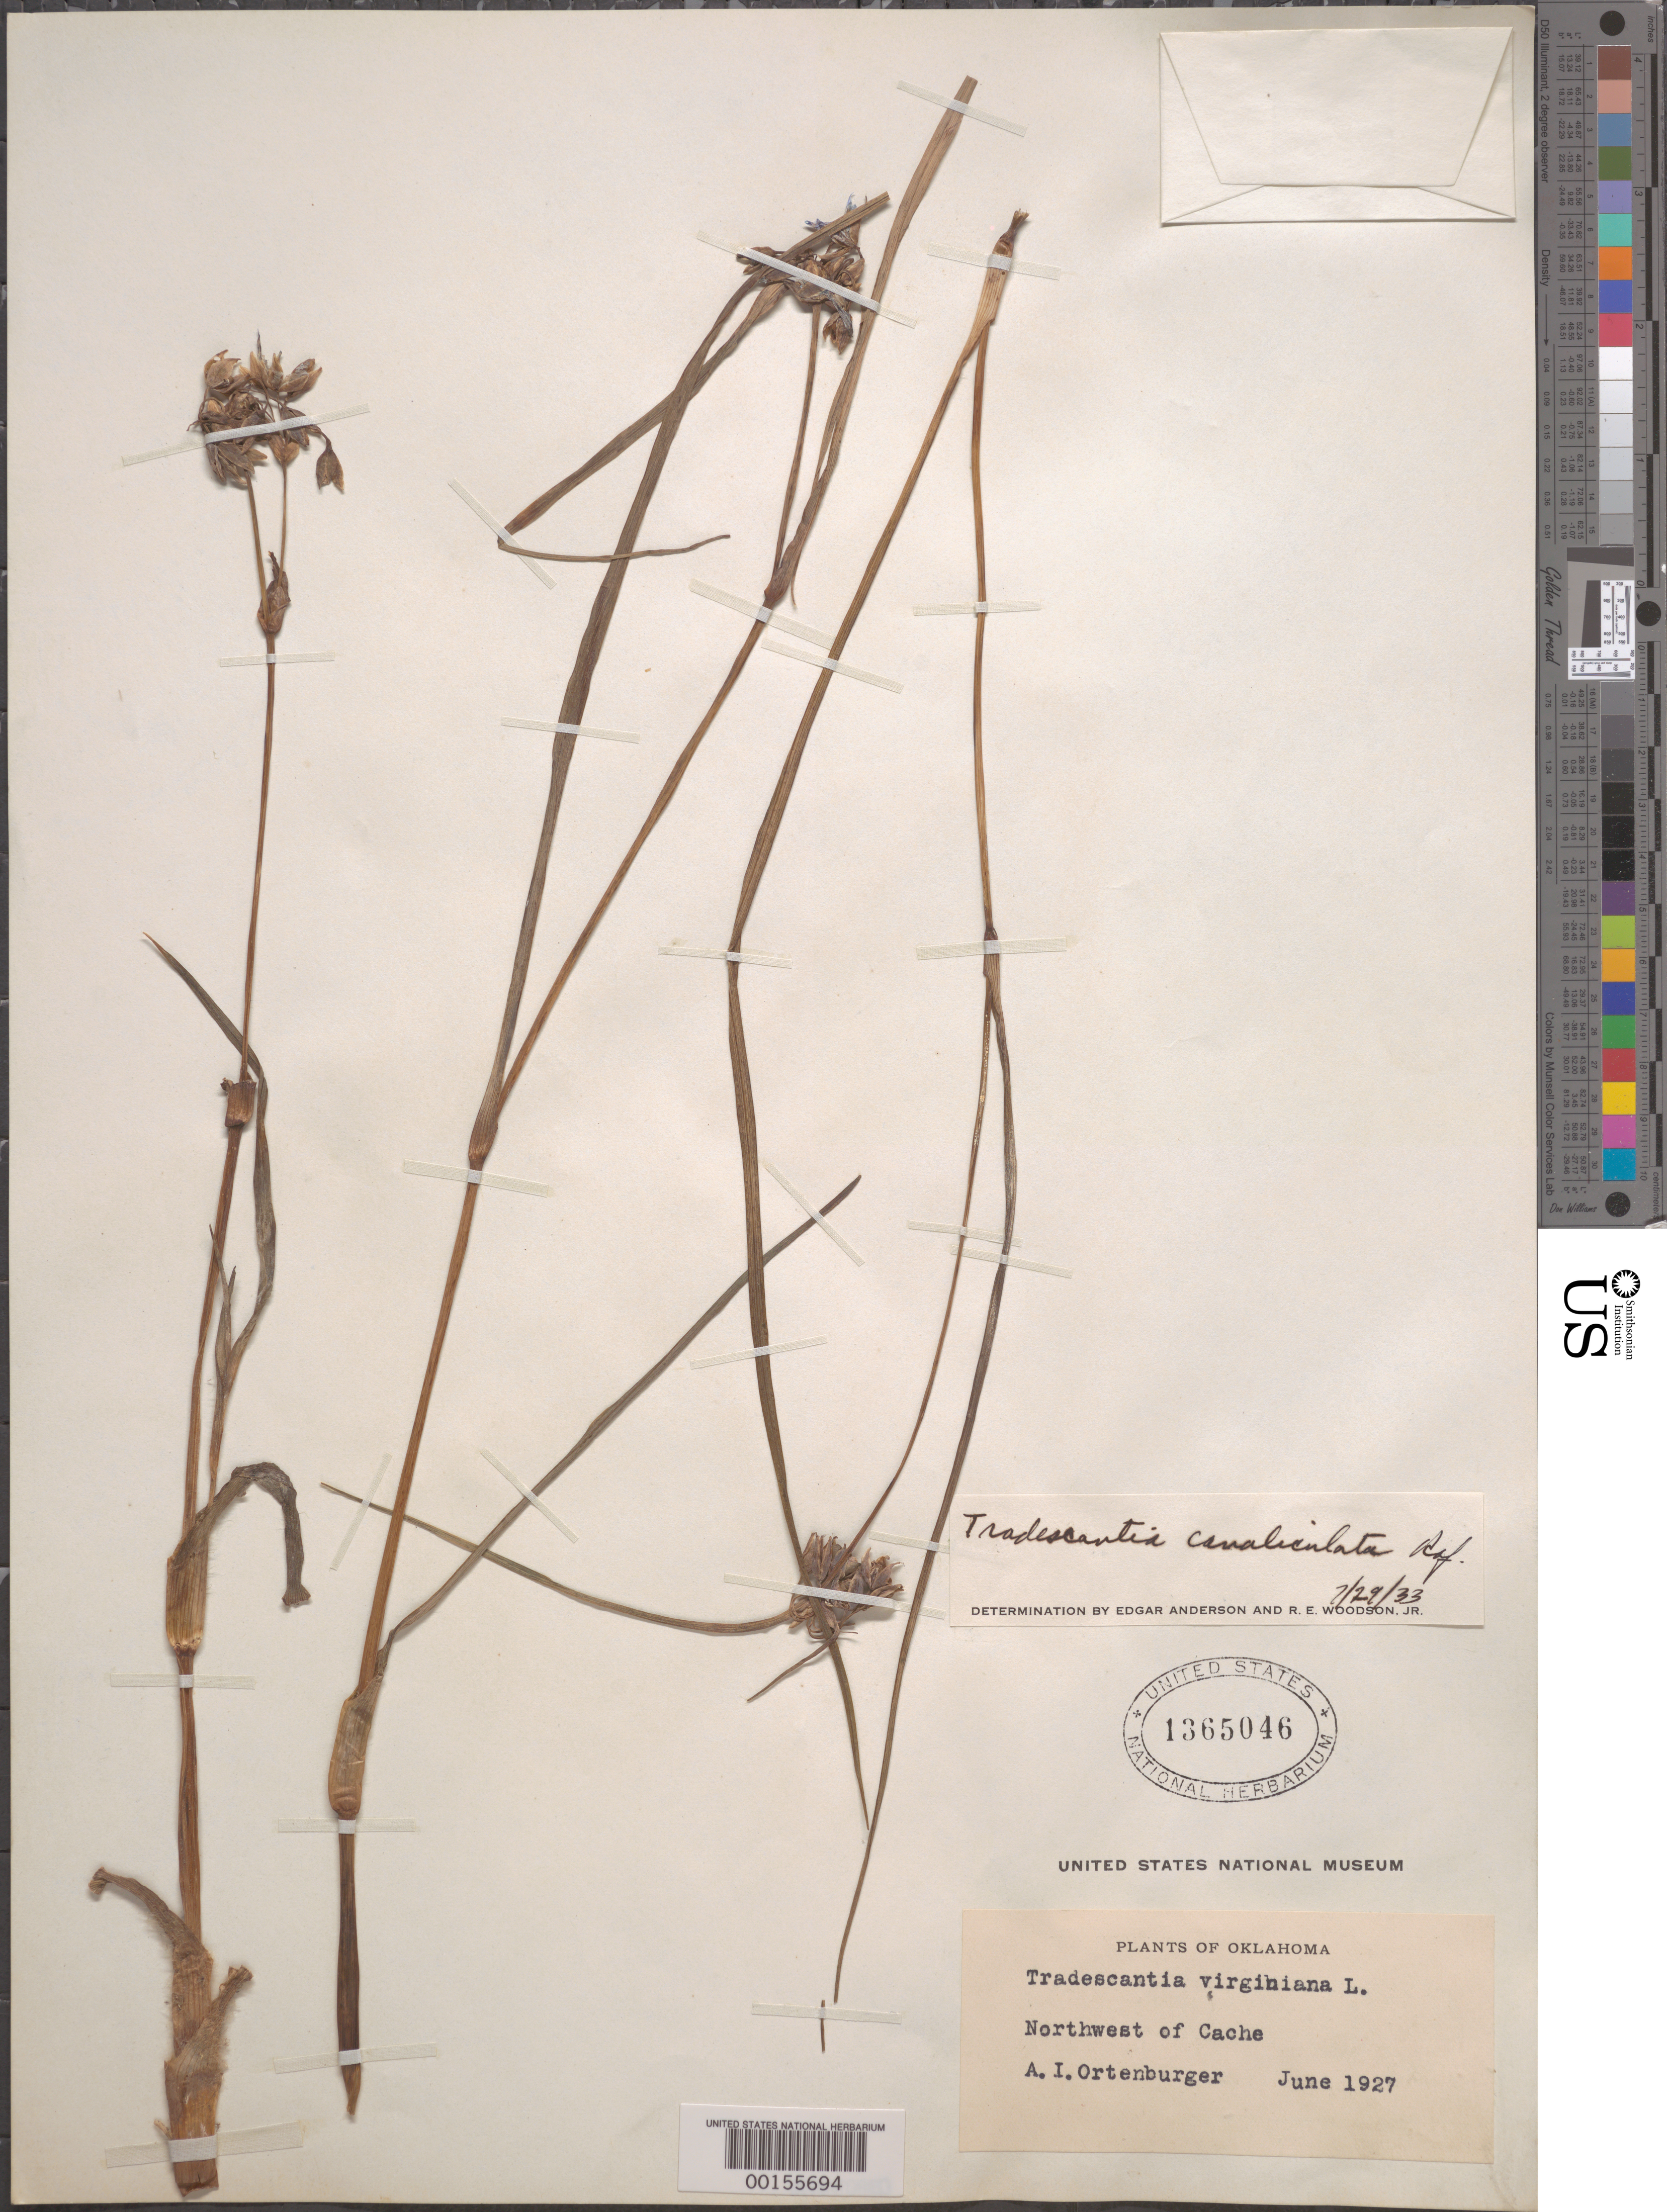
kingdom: Plantae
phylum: Tracheophyta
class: Liliopsida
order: Commelinales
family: Commelinaceae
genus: Tradescantia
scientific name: Tradescantia ohiensis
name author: Raf.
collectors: A. Ortenburger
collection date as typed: Jun 1927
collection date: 1927-06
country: United States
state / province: Oklahoma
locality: Nw of cache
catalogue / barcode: US 1365046